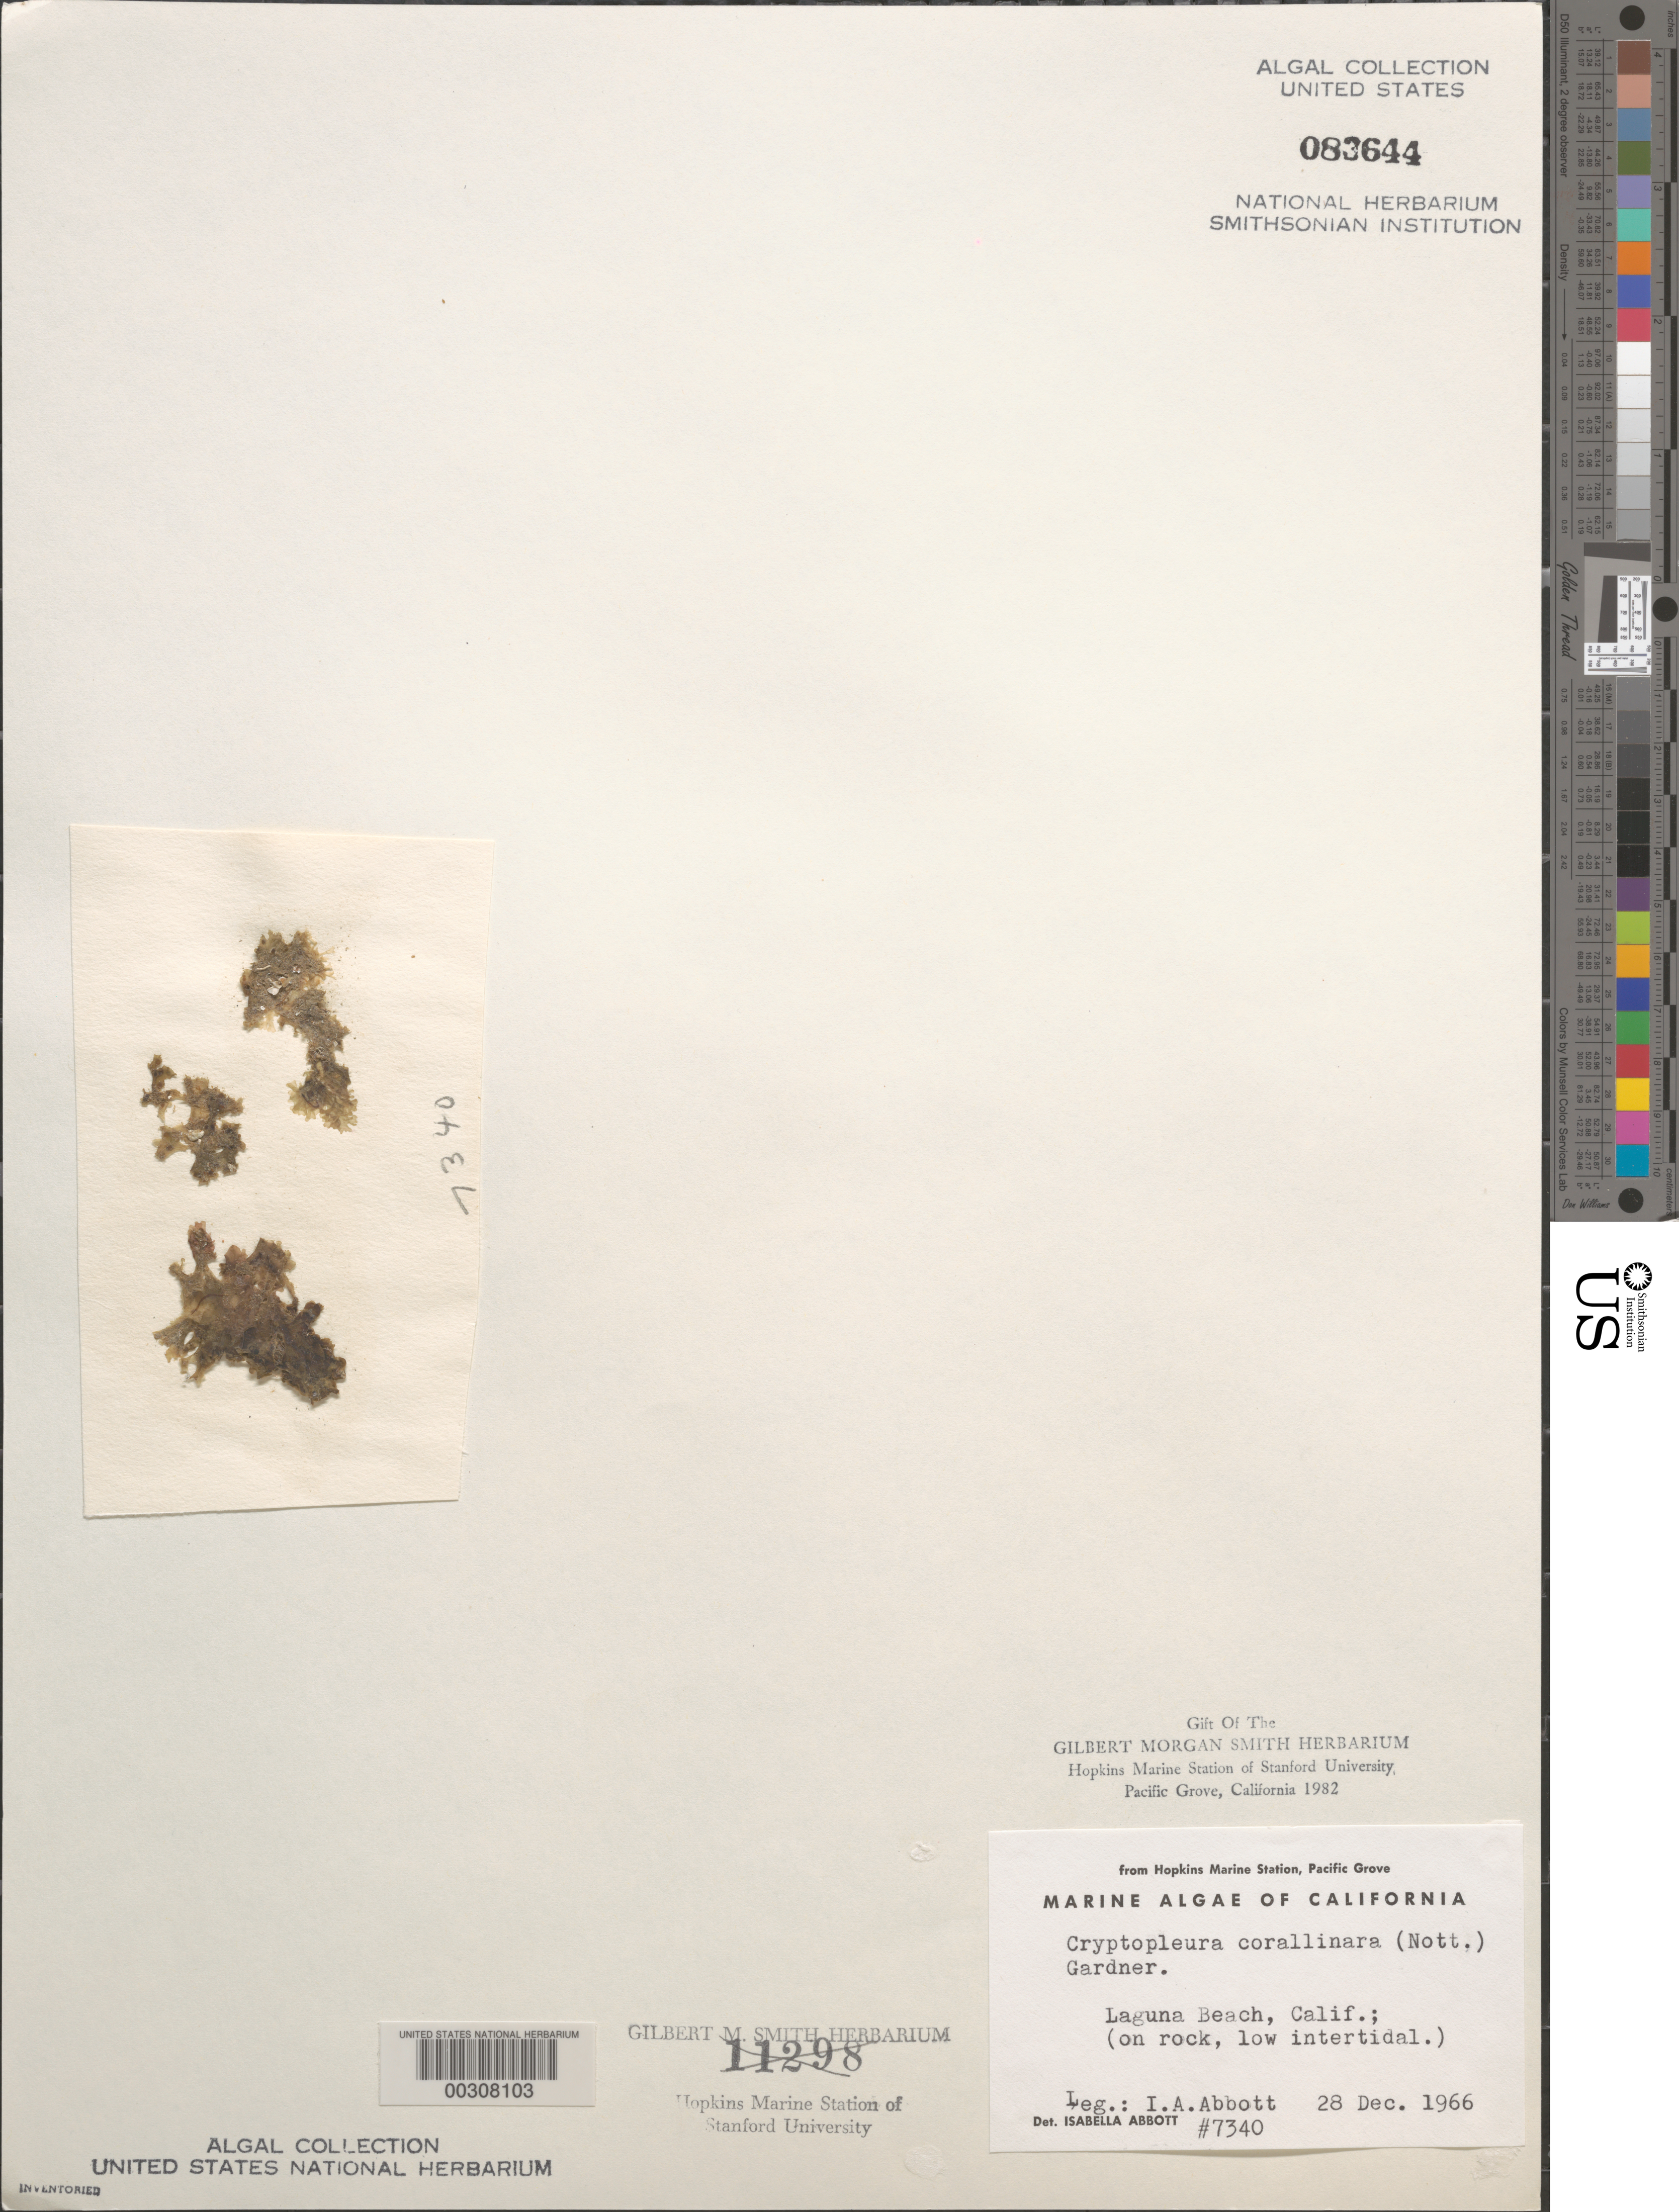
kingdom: Plantae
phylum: Rhodophyta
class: Florideophyceae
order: Ceramiales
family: Delesseriaceae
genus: Cryptopleura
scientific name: Cryptopleura corallinara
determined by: Abbott, Isabella A.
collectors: I. A. Abbott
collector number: IAA 7340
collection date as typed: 28 Dec 1966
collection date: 1966-12-28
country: United States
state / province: California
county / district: Orange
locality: Laguna Beach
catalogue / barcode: US 83644